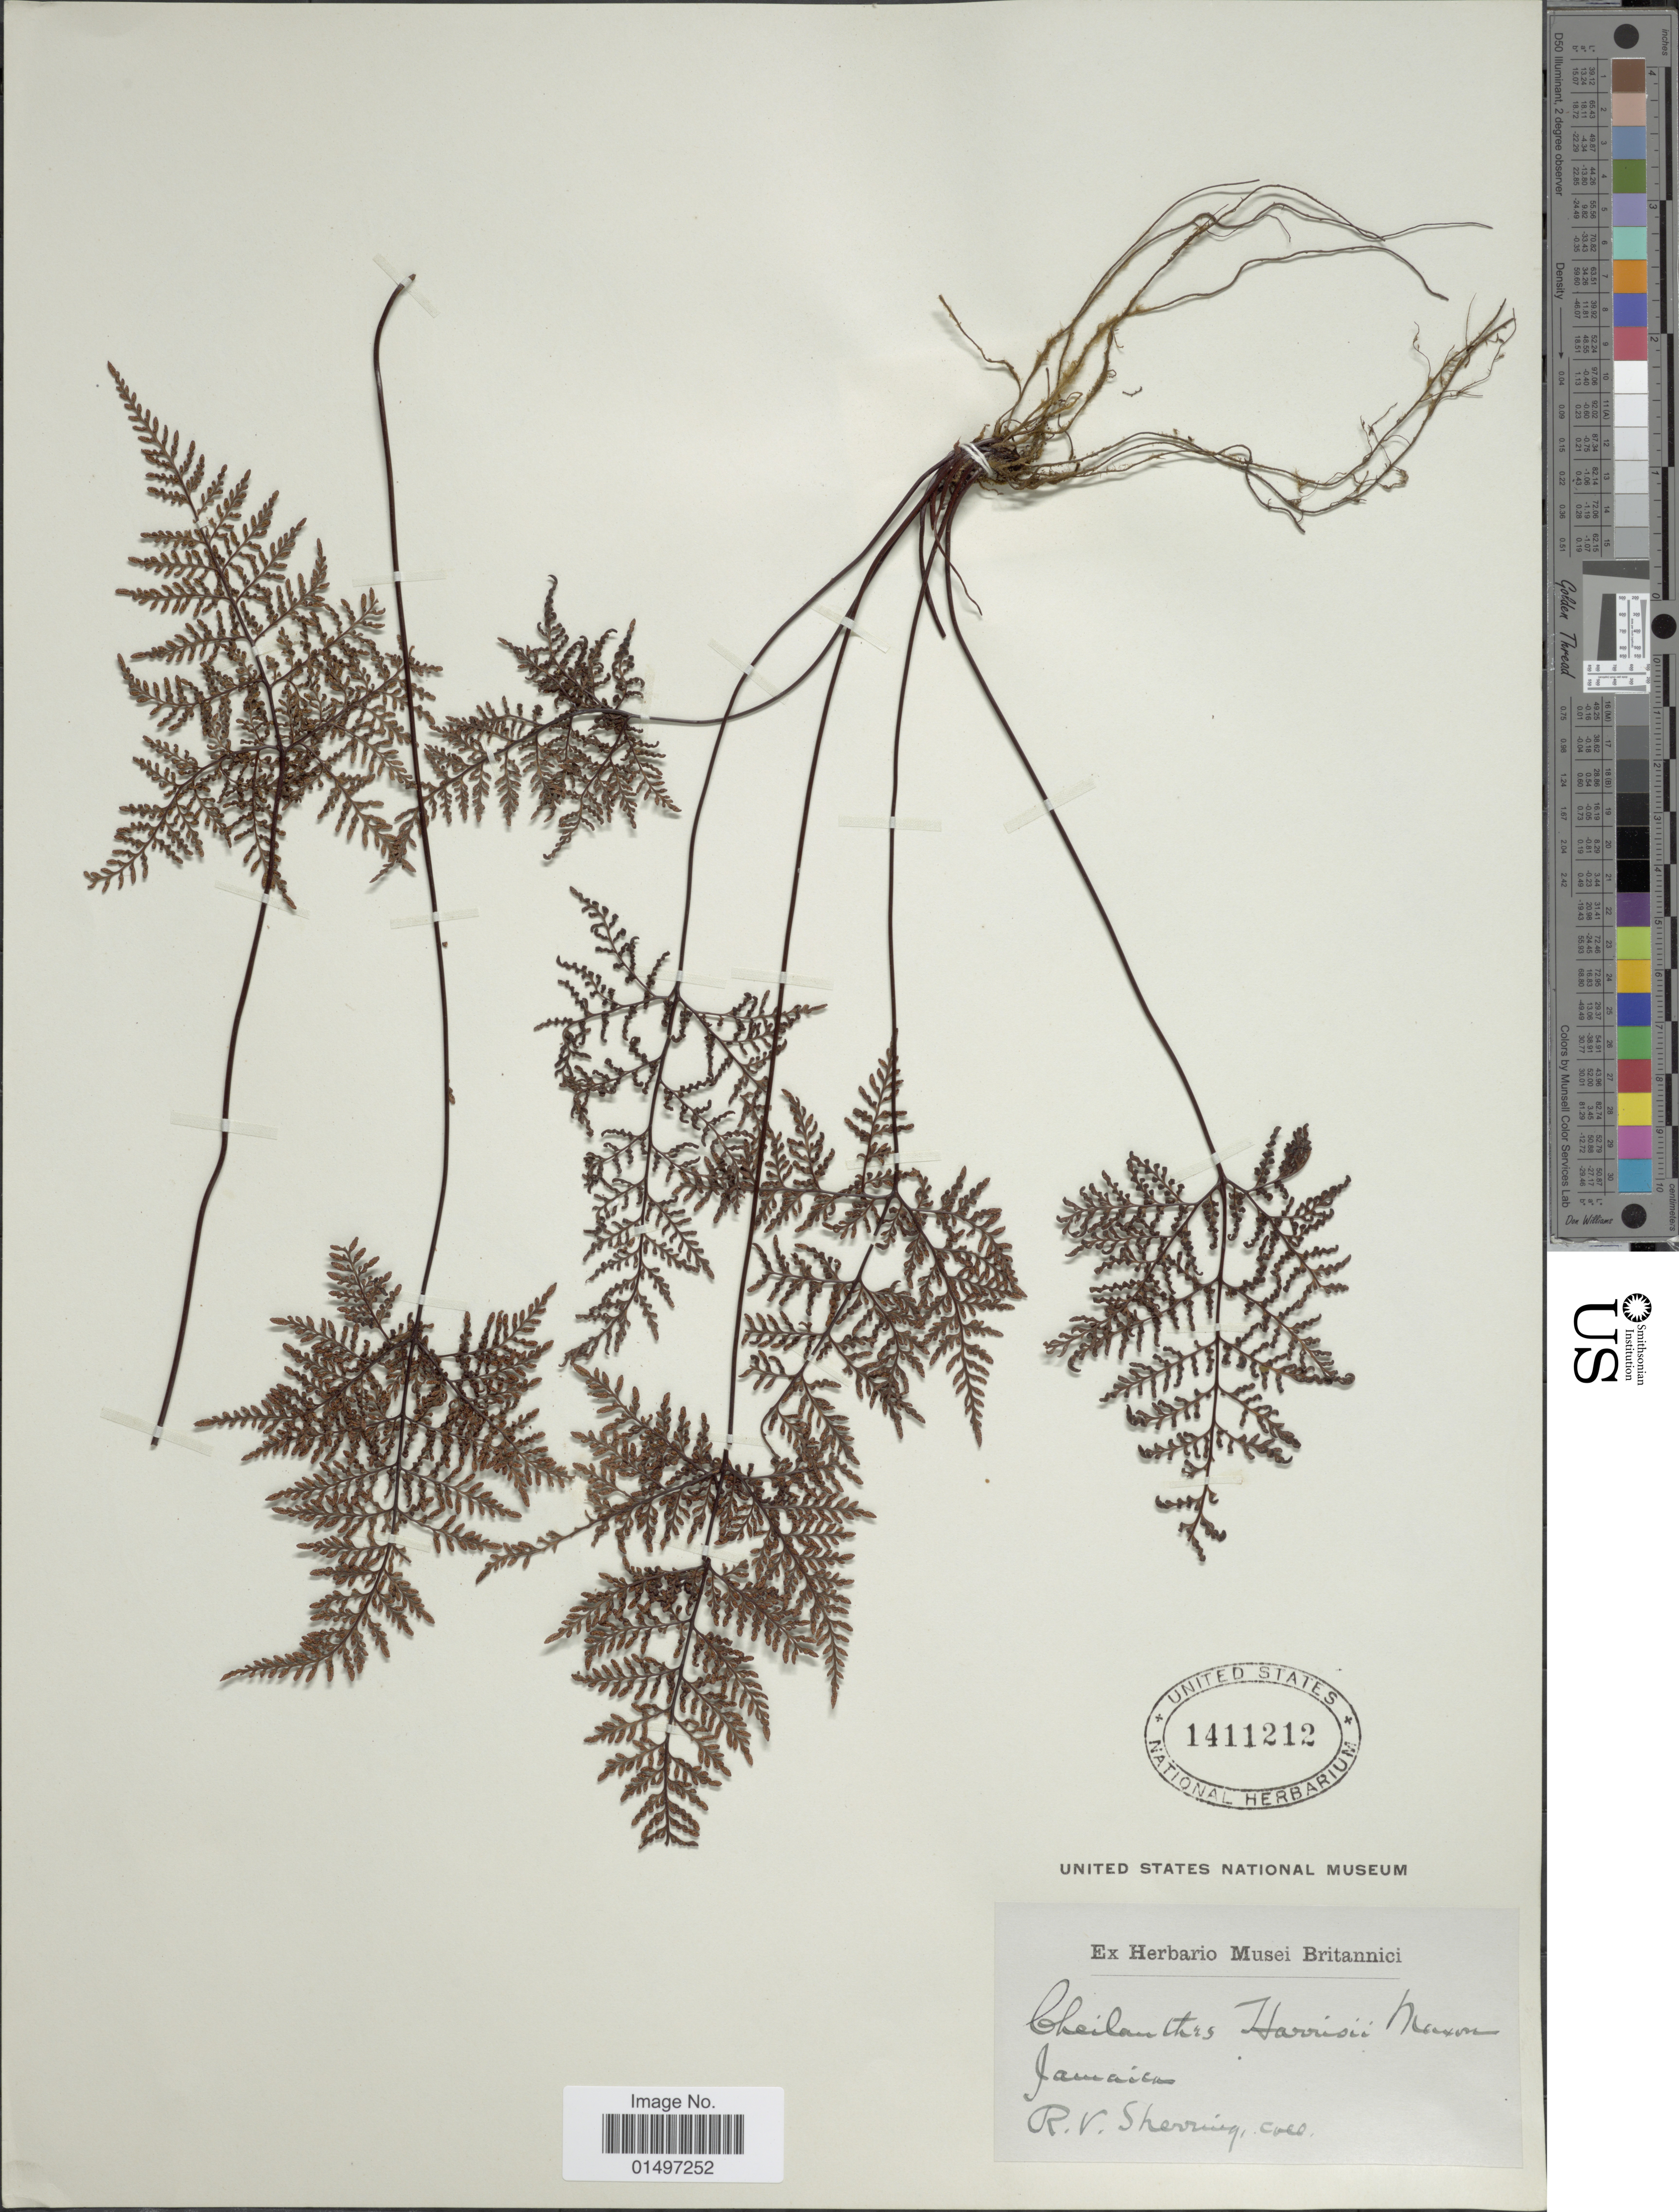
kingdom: Plantae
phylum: Tracheophyta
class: Polypodiopsida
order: Polypodiales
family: Pteridaceae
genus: Gaga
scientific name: Gaga harrisii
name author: (Maxon) Fay W. Li & Windham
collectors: R. Sherring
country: Jamaica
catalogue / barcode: US 1411212